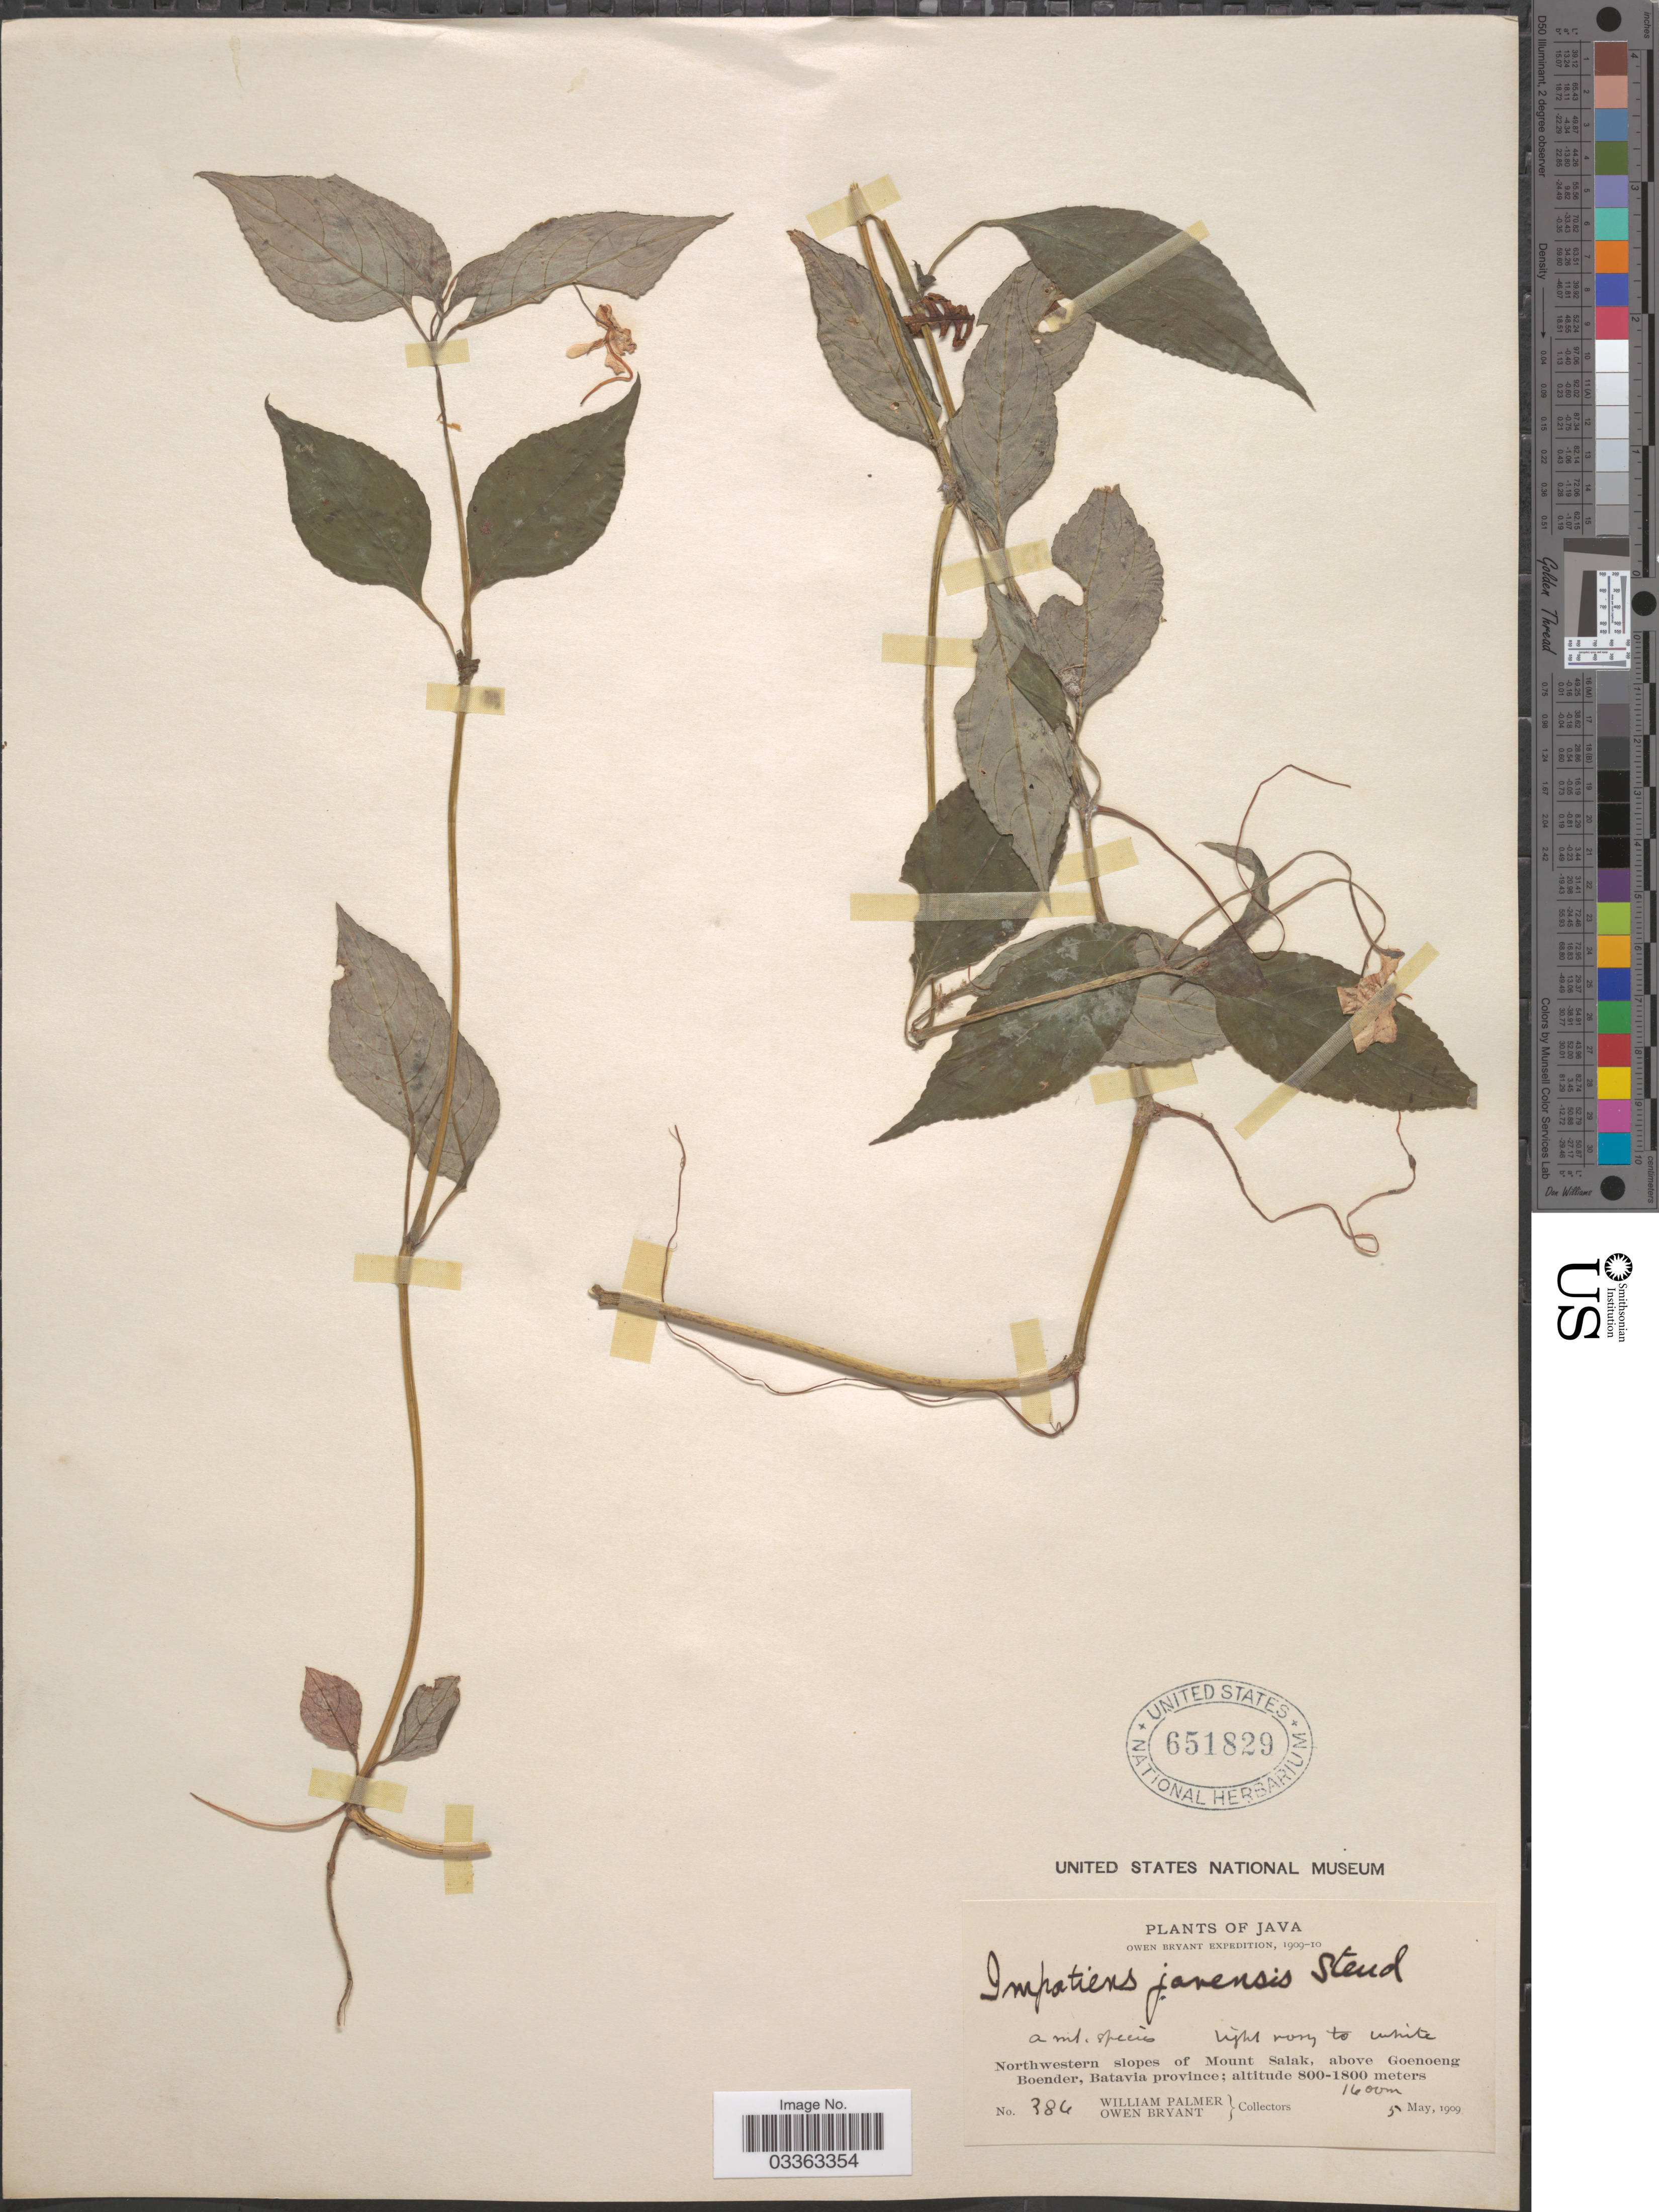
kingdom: Plantae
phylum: Tracheophyta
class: Magnoliopsida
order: Ericales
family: Balsaminaceae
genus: Impatiens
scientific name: Impatiens javensis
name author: Steud.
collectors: W. Palmer & O. Bryant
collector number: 384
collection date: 1909-05-05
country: Indonesia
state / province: Java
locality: Northwestern slopes of Mount Salak, above Goenoeng Boender, Batavia province.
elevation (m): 1600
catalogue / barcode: US 651829